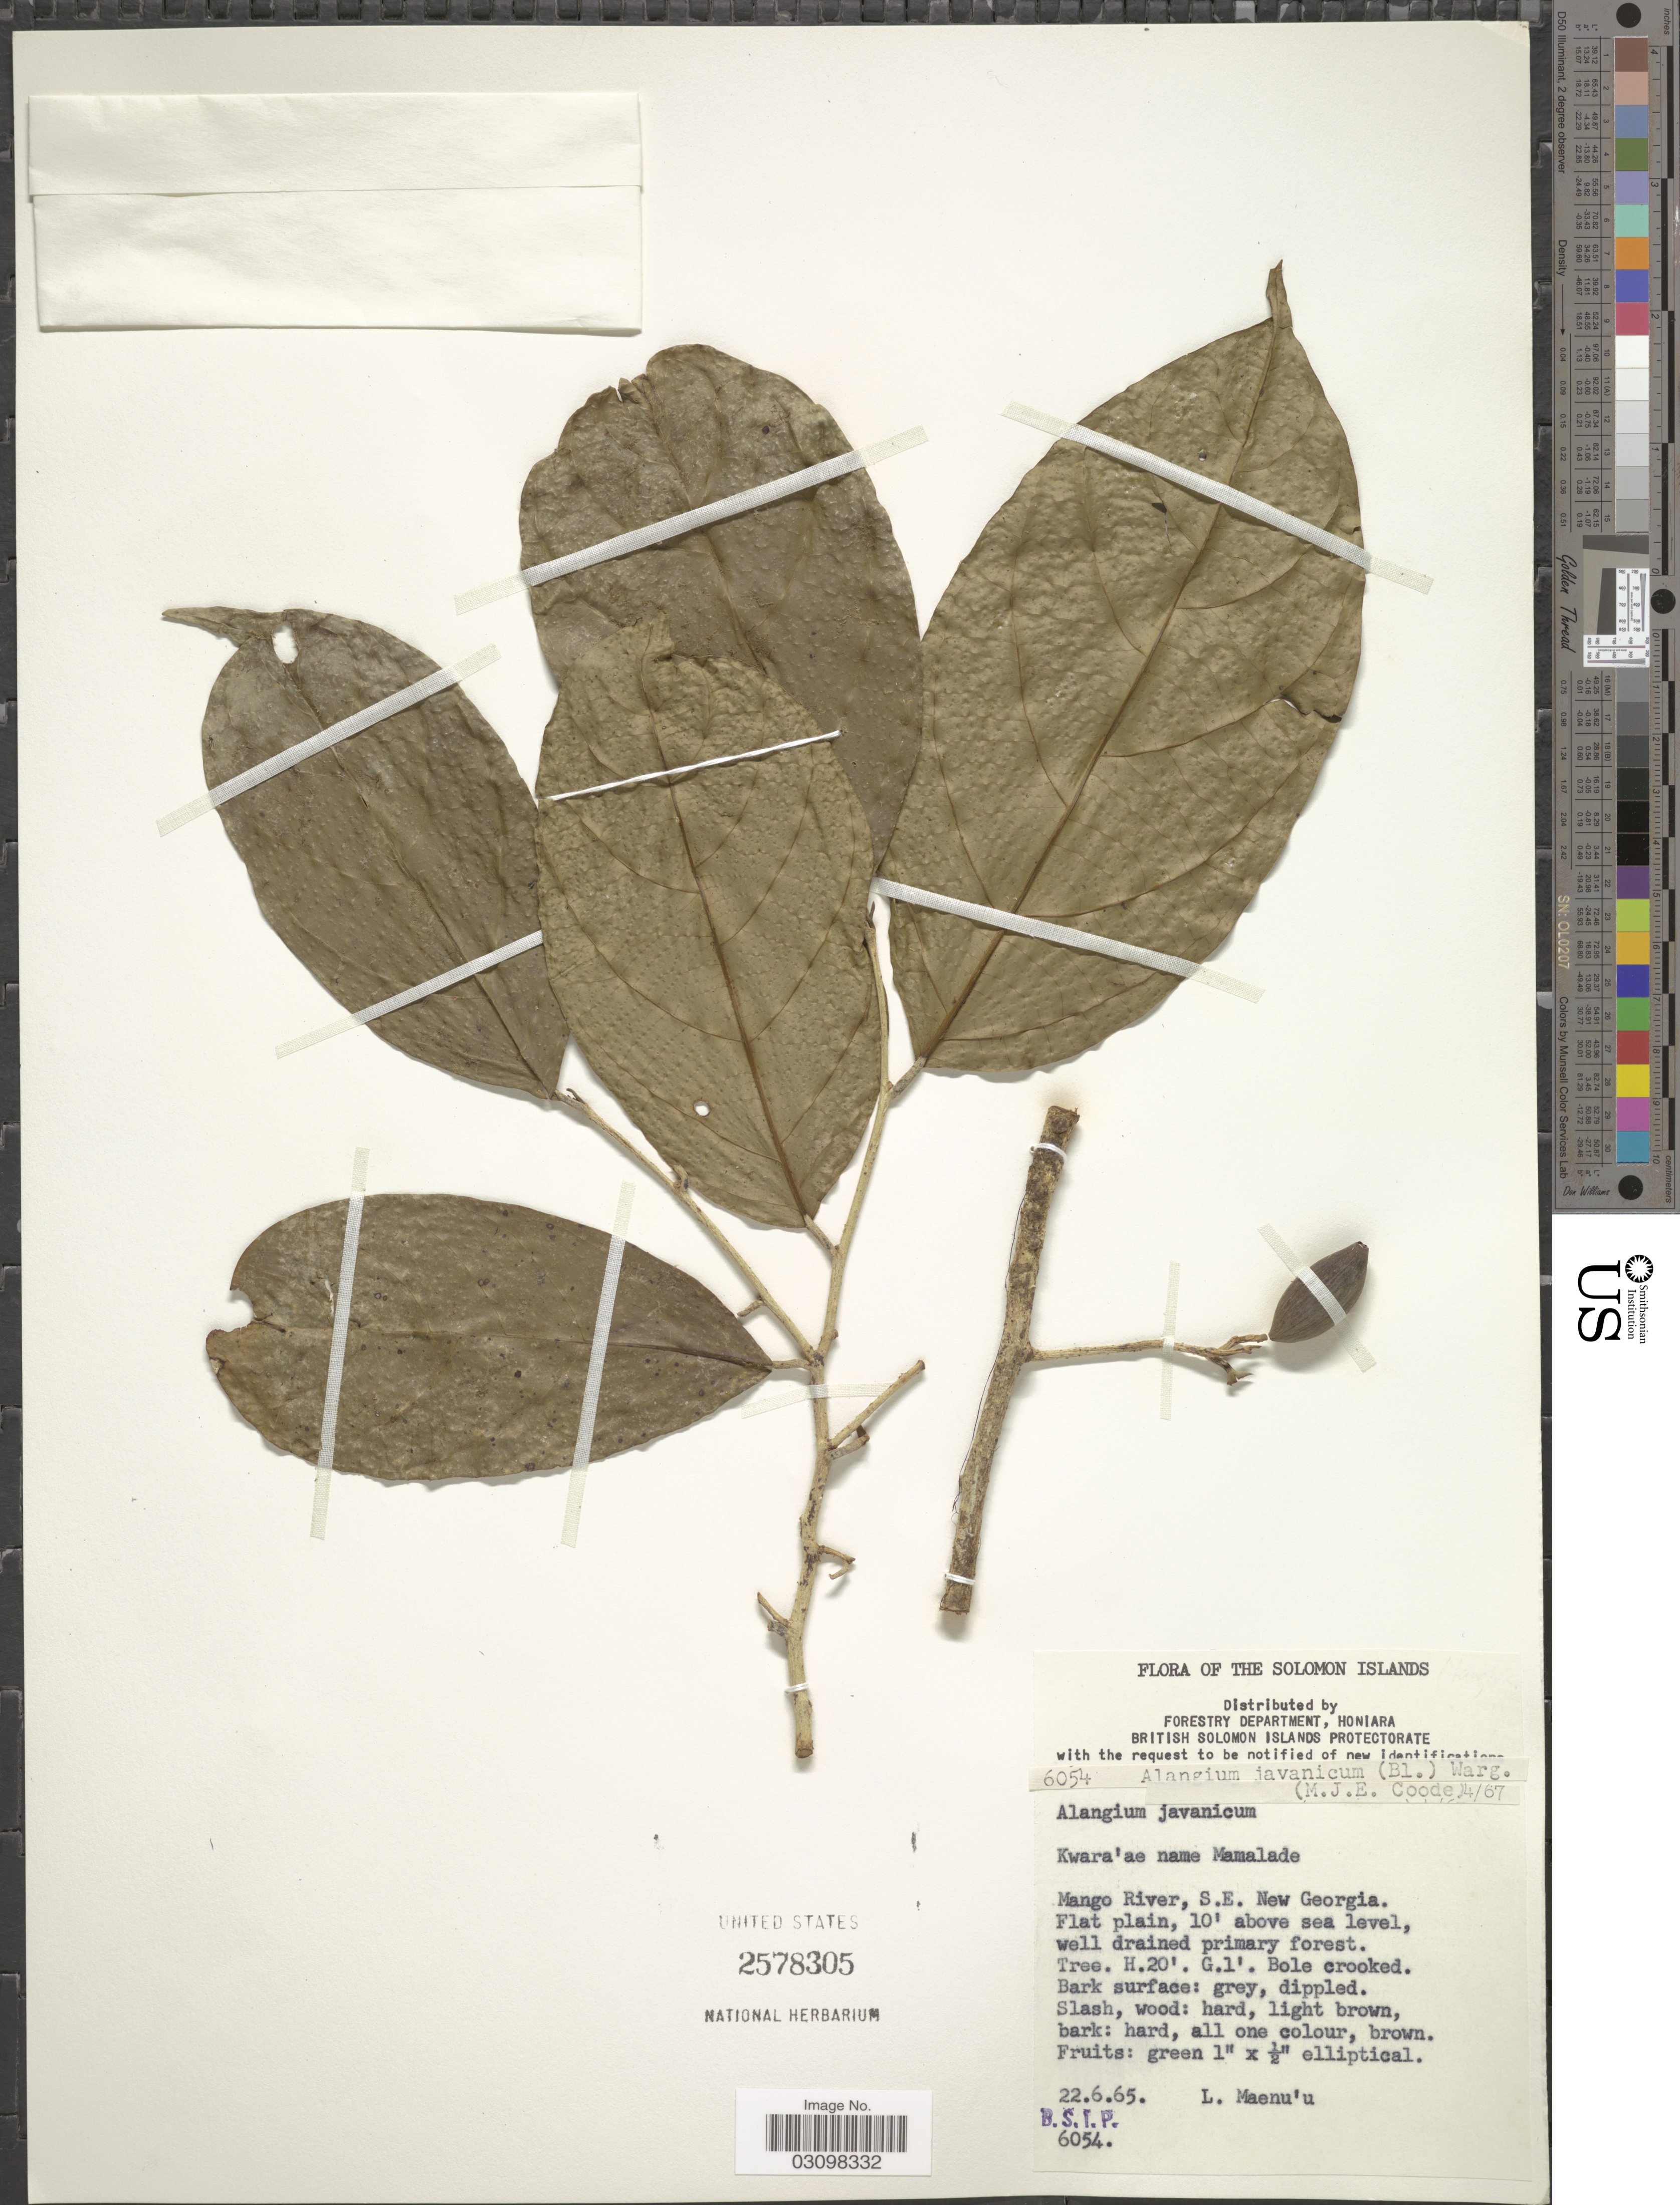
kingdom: Plantae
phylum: Tracheophyta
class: Magnoliopsida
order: Cornales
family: Cornaceae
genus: Alangium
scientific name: Alangium javanicum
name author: (Blume) Wangerin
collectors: L. Maenu'u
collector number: B.S.I.P. 6054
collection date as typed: Transcribed d/m/y: 22/6/65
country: Solomon Islands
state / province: Solomon Islands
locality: Mango River, S.E. New Georgia.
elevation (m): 3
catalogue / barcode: US 2578305